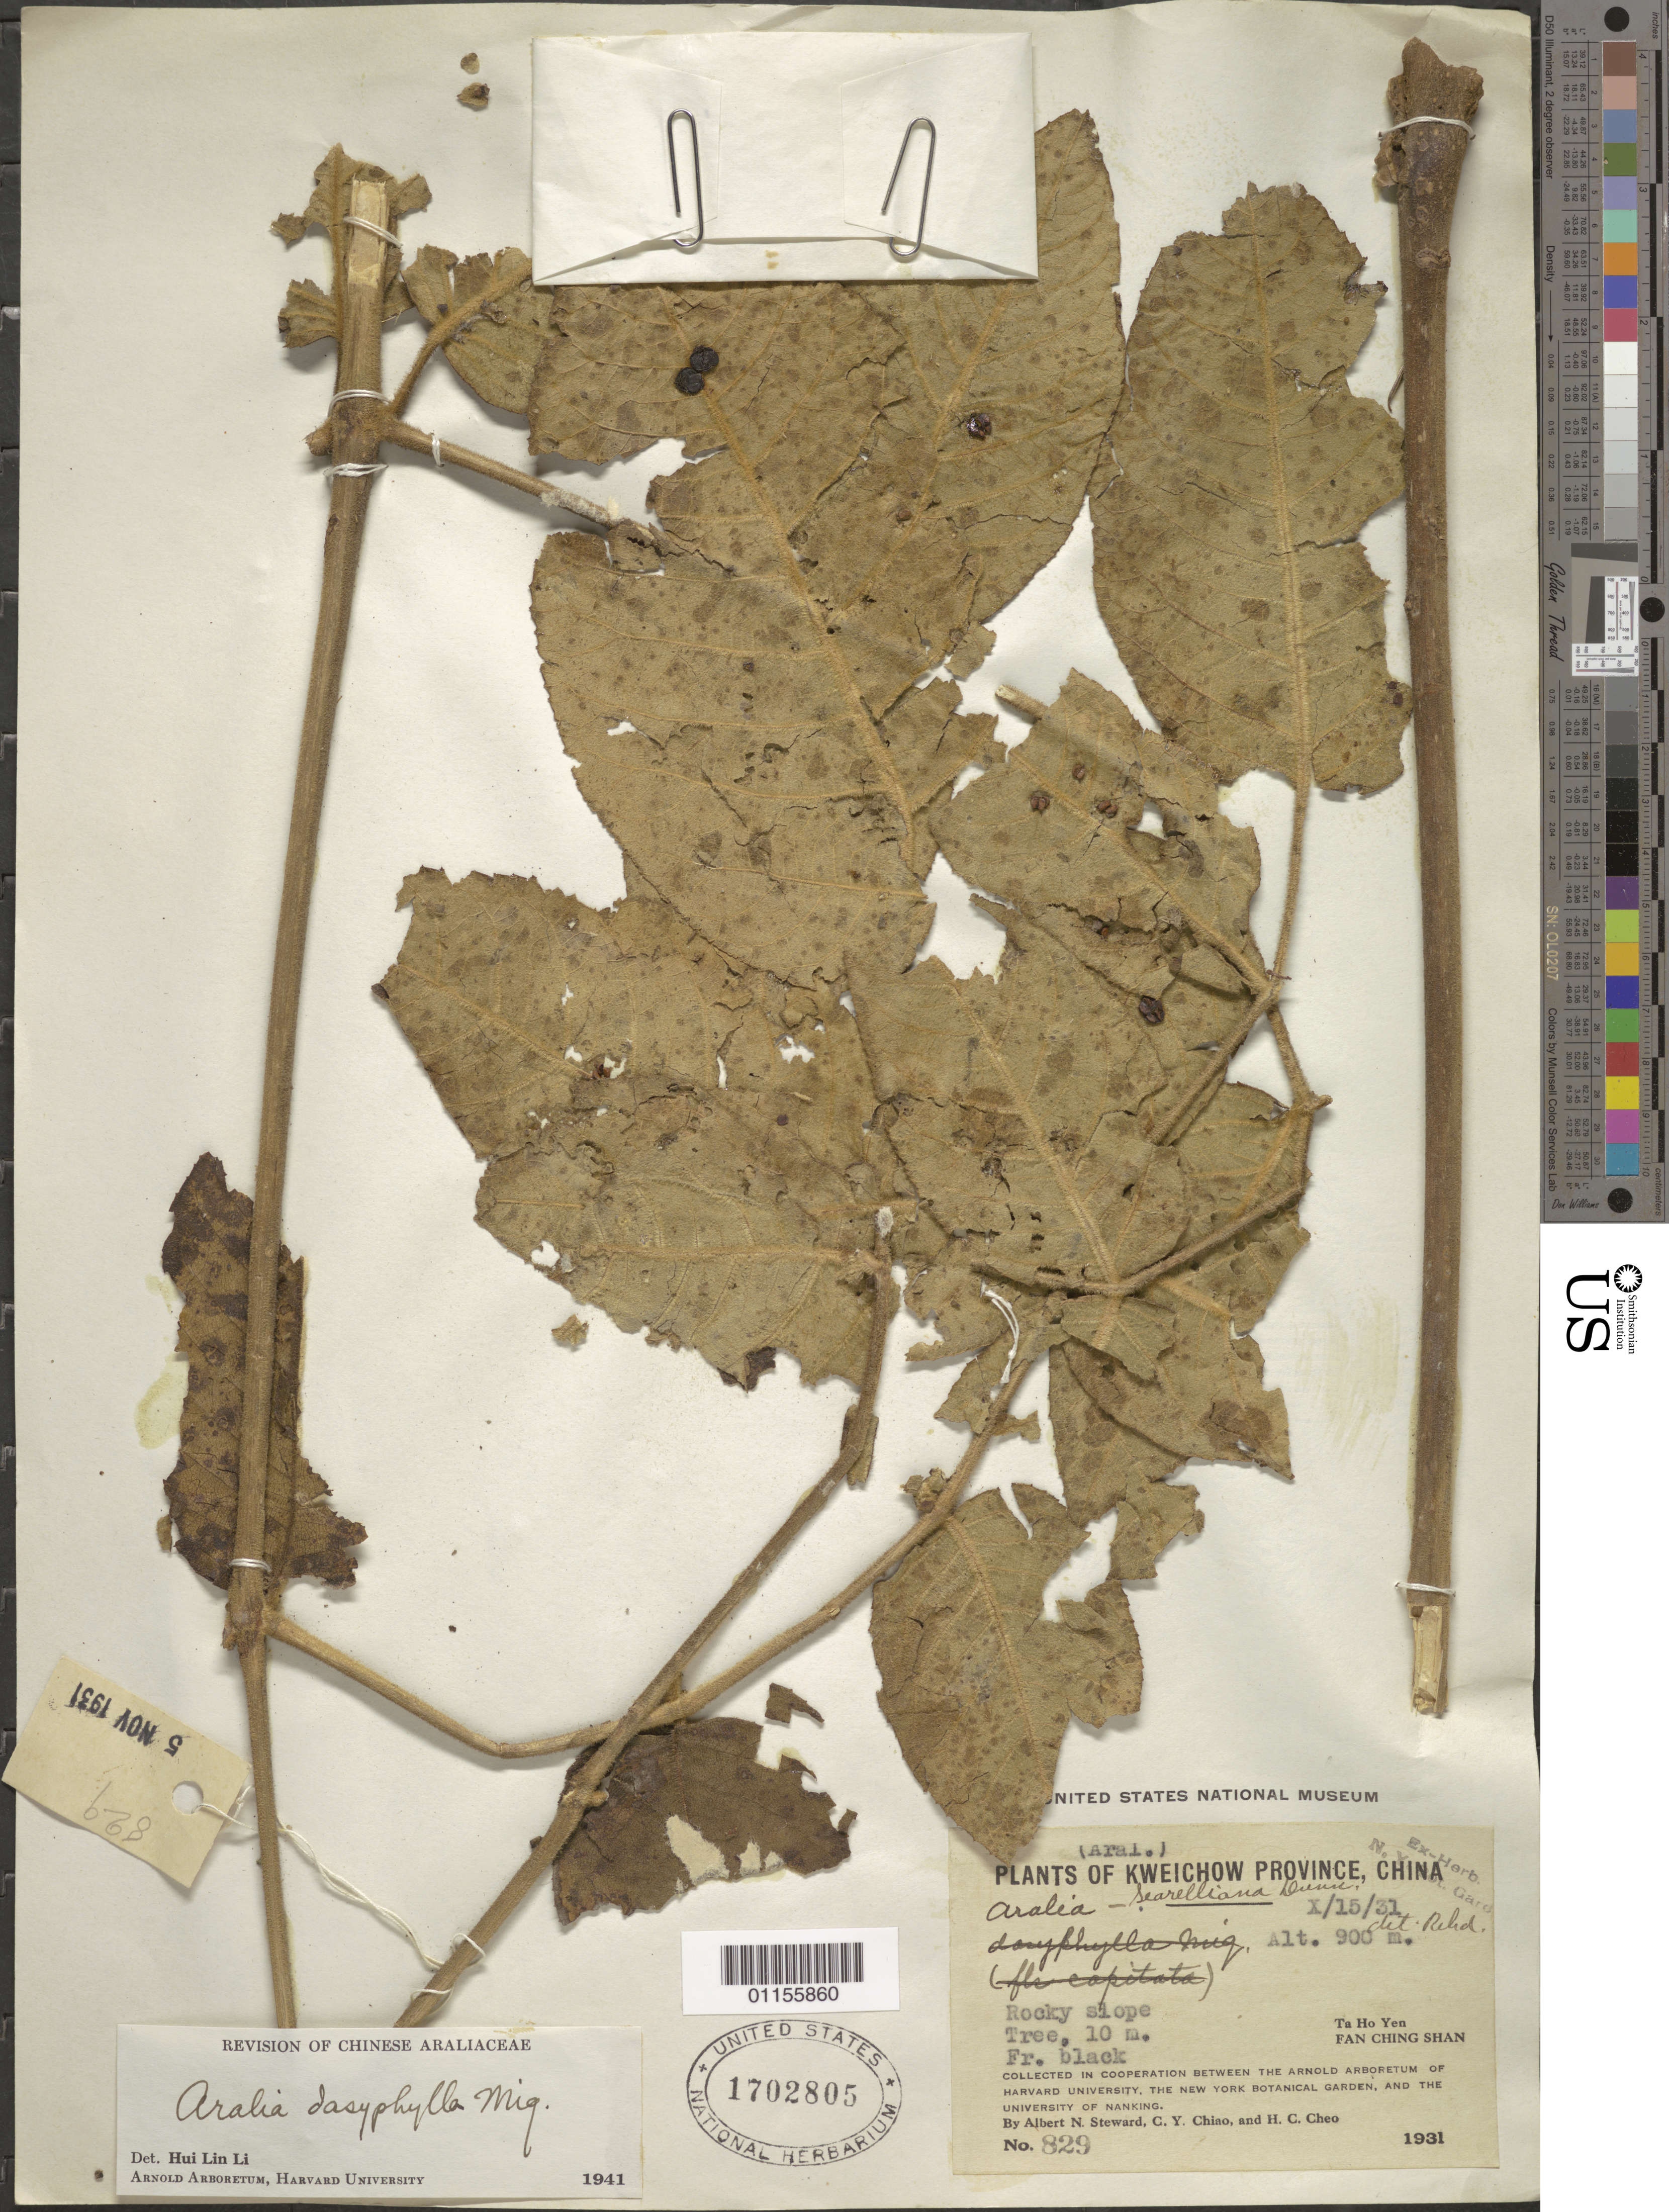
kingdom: Plantae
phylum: Tracheophyta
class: Magnoliopsida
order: Apiales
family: Araliaceae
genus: Aralia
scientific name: Aralia dasyphylla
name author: Miq.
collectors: A. N. Steward, C. Y. Chiao & H. Cheo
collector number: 829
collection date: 1931-10-15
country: China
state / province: Guizhou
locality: Ta Ho Yen. Fan Ching Shan.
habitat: Rocky slope. Tree.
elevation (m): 900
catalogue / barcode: US 1702805